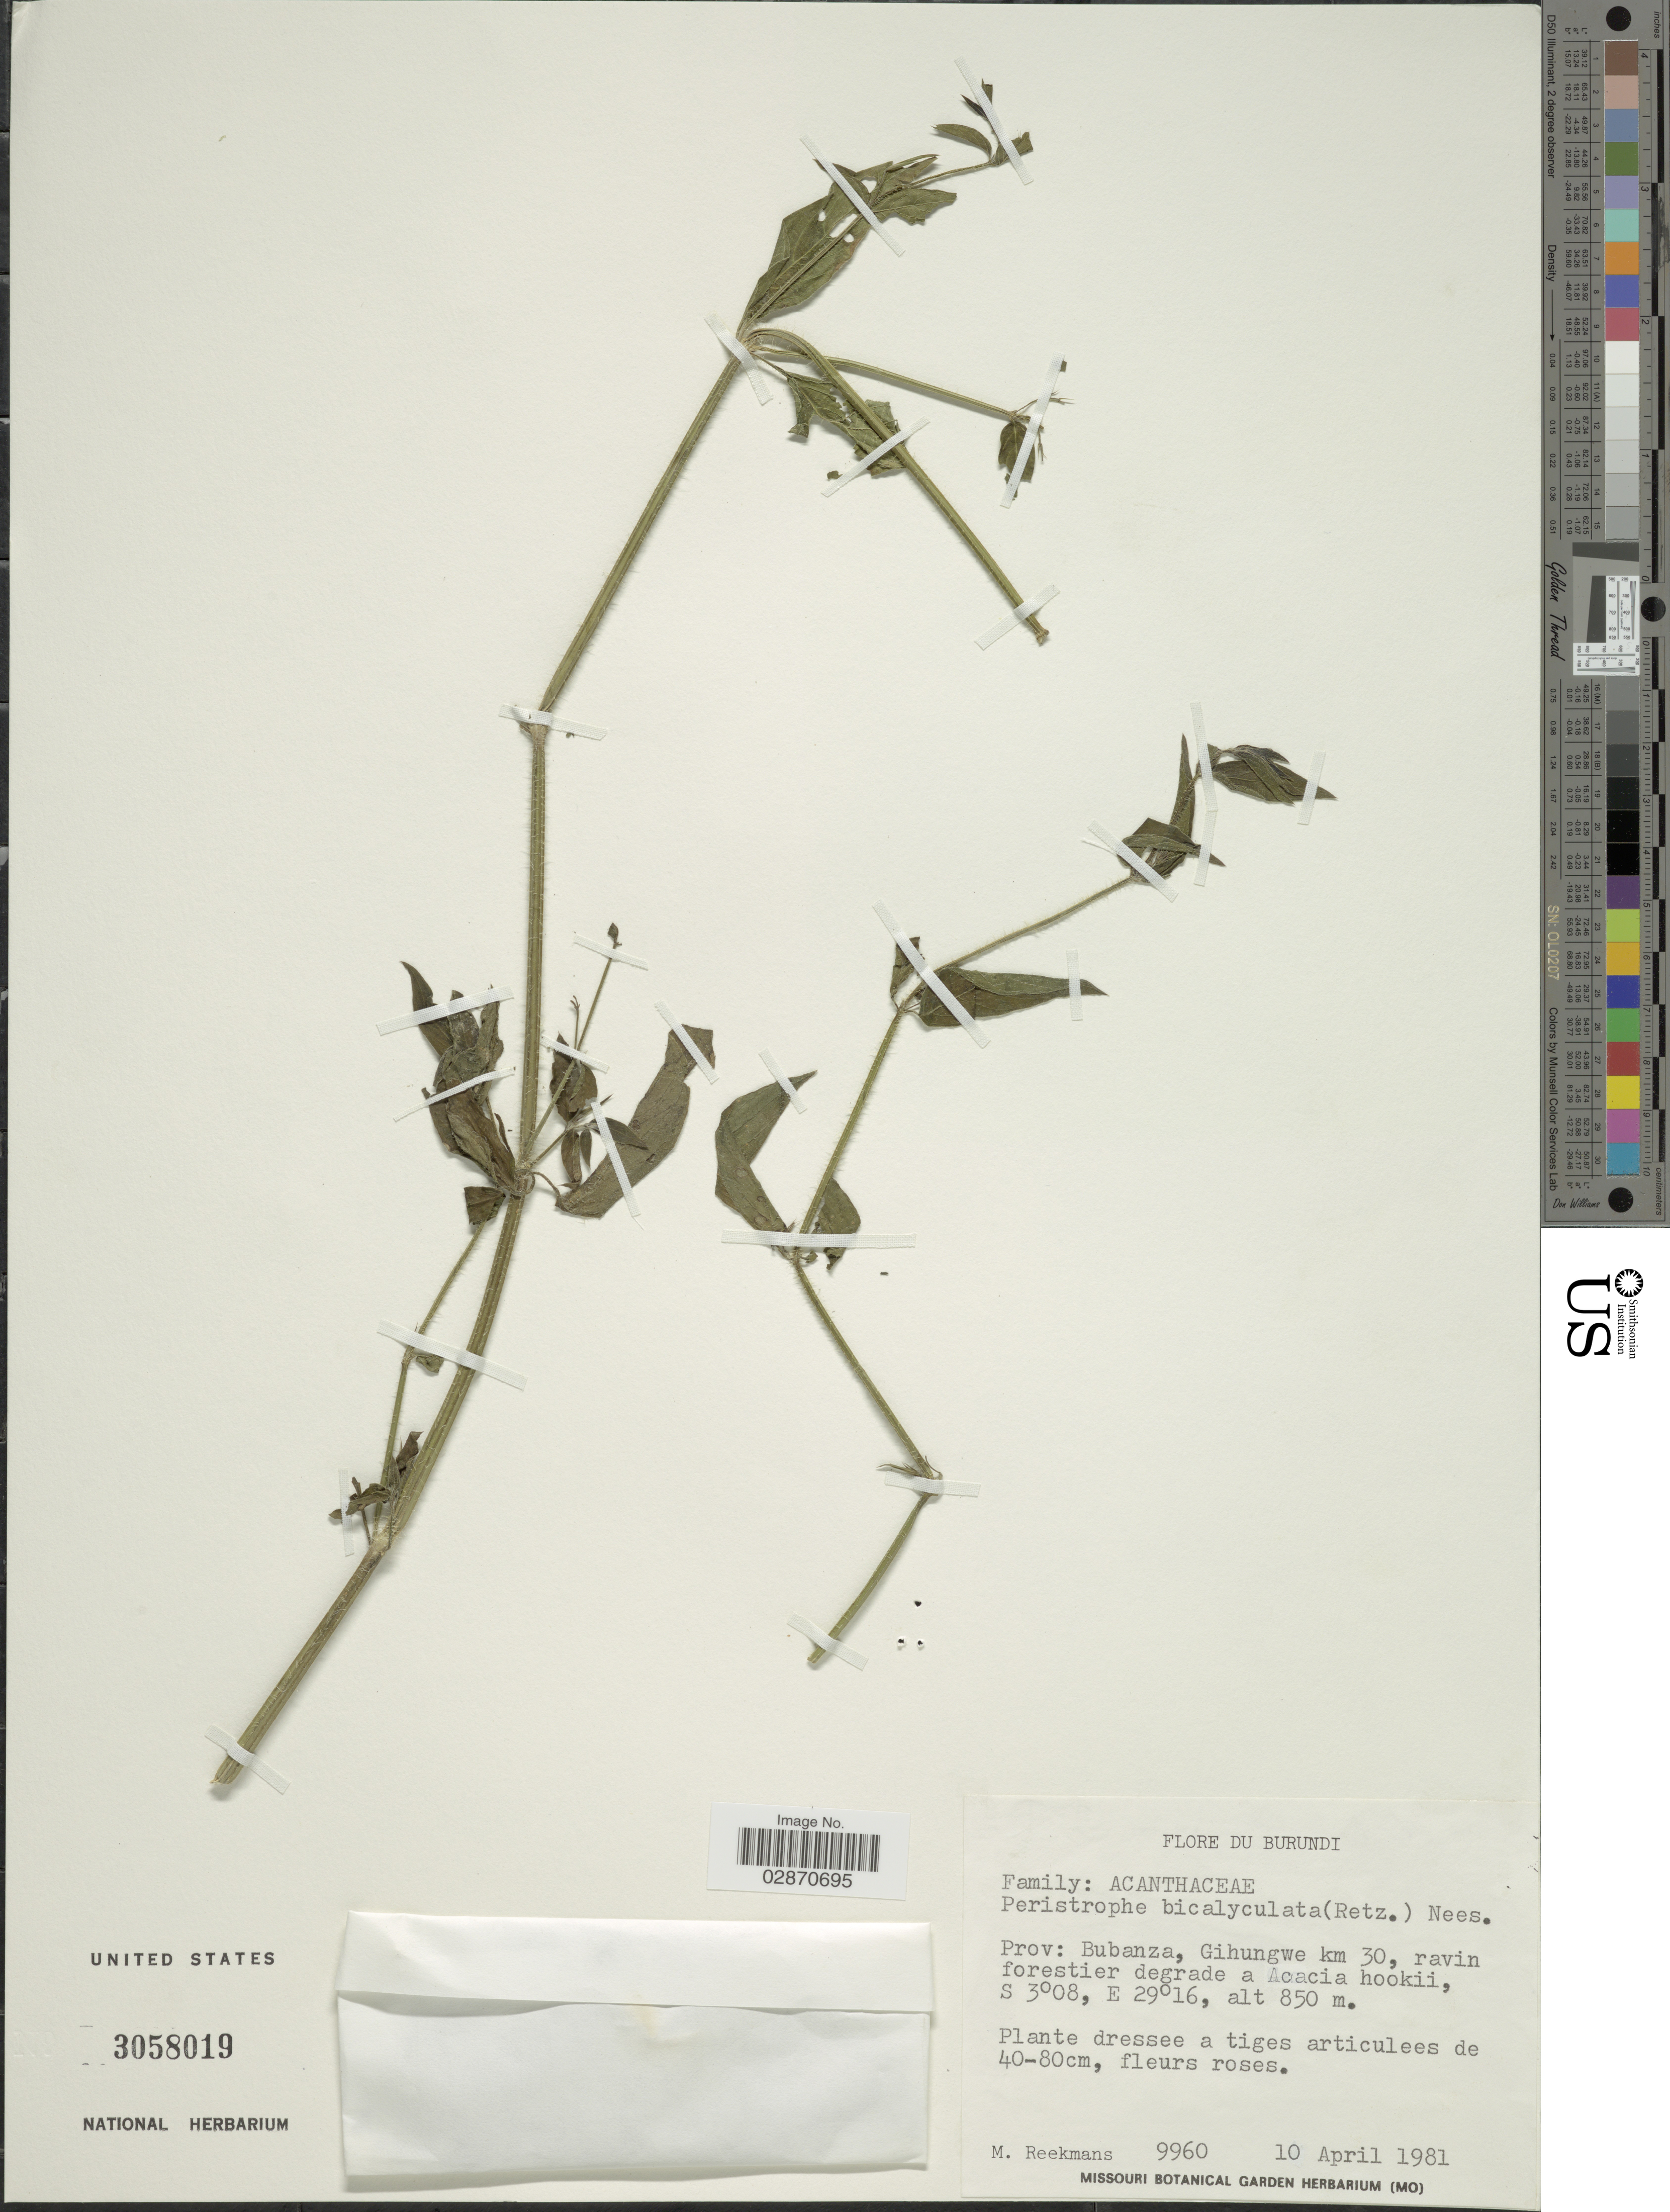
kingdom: Plantae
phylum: Tracheophyta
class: Magnoliopsida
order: Lamiales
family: Acanthaceae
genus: Peristrophe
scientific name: Peristrophe paniculata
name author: (Forssk.) Brummitt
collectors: M. Reekmans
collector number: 9960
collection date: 1981-04-10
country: Burundi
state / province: Bubanza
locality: Prov: Bubanza, Gihungwe km 30, ravin forestier degrade a Acacia hookki.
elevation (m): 850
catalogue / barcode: US 3058019